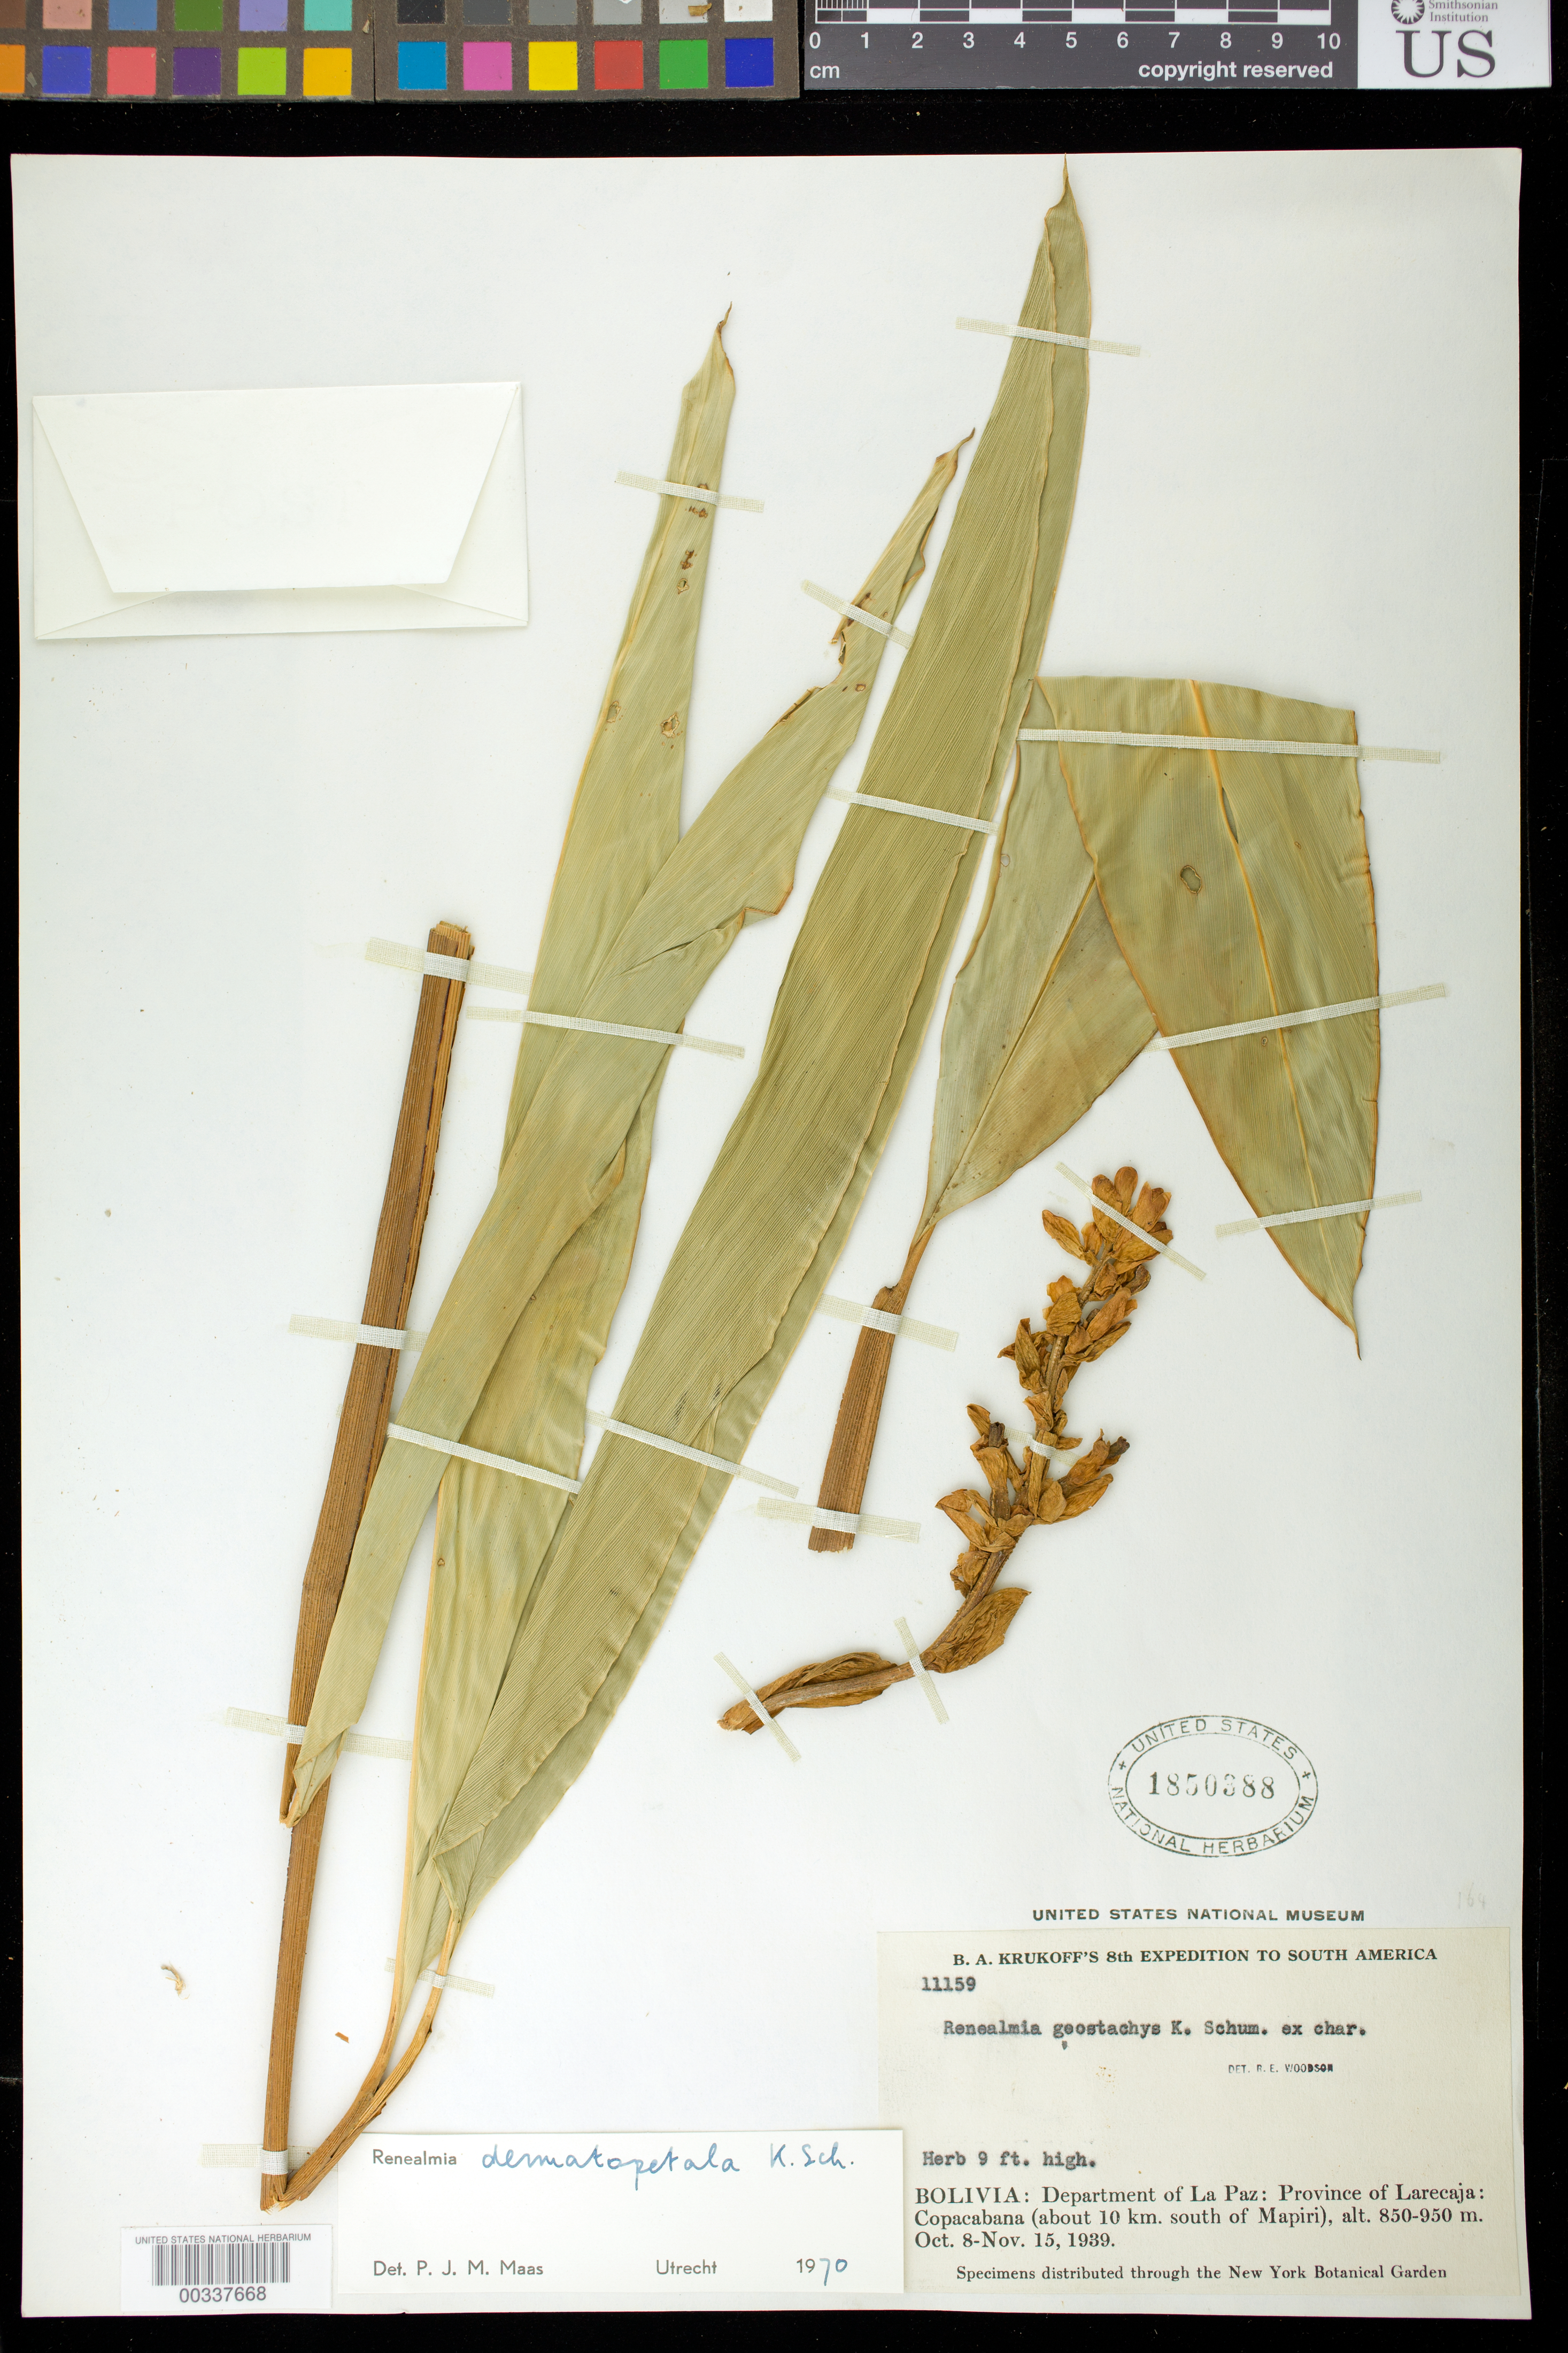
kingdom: Plantae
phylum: Tracheophyta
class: Liliopsida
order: Zingiberales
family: Zingiberaceae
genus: Renealmia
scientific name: Renealmia dermatopetala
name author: K. Schum.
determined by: Maas, Paul J. M.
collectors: B. A. Krukoff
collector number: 11159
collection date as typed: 08 Oct 1939 to 15 Nov 1939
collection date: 1939-10-08/1939-11-15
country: Bolivia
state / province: La Paz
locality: Prov Larecaja: Copacabana (about 10 km S of Mapiri)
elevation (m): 850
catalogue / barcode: US 1850388